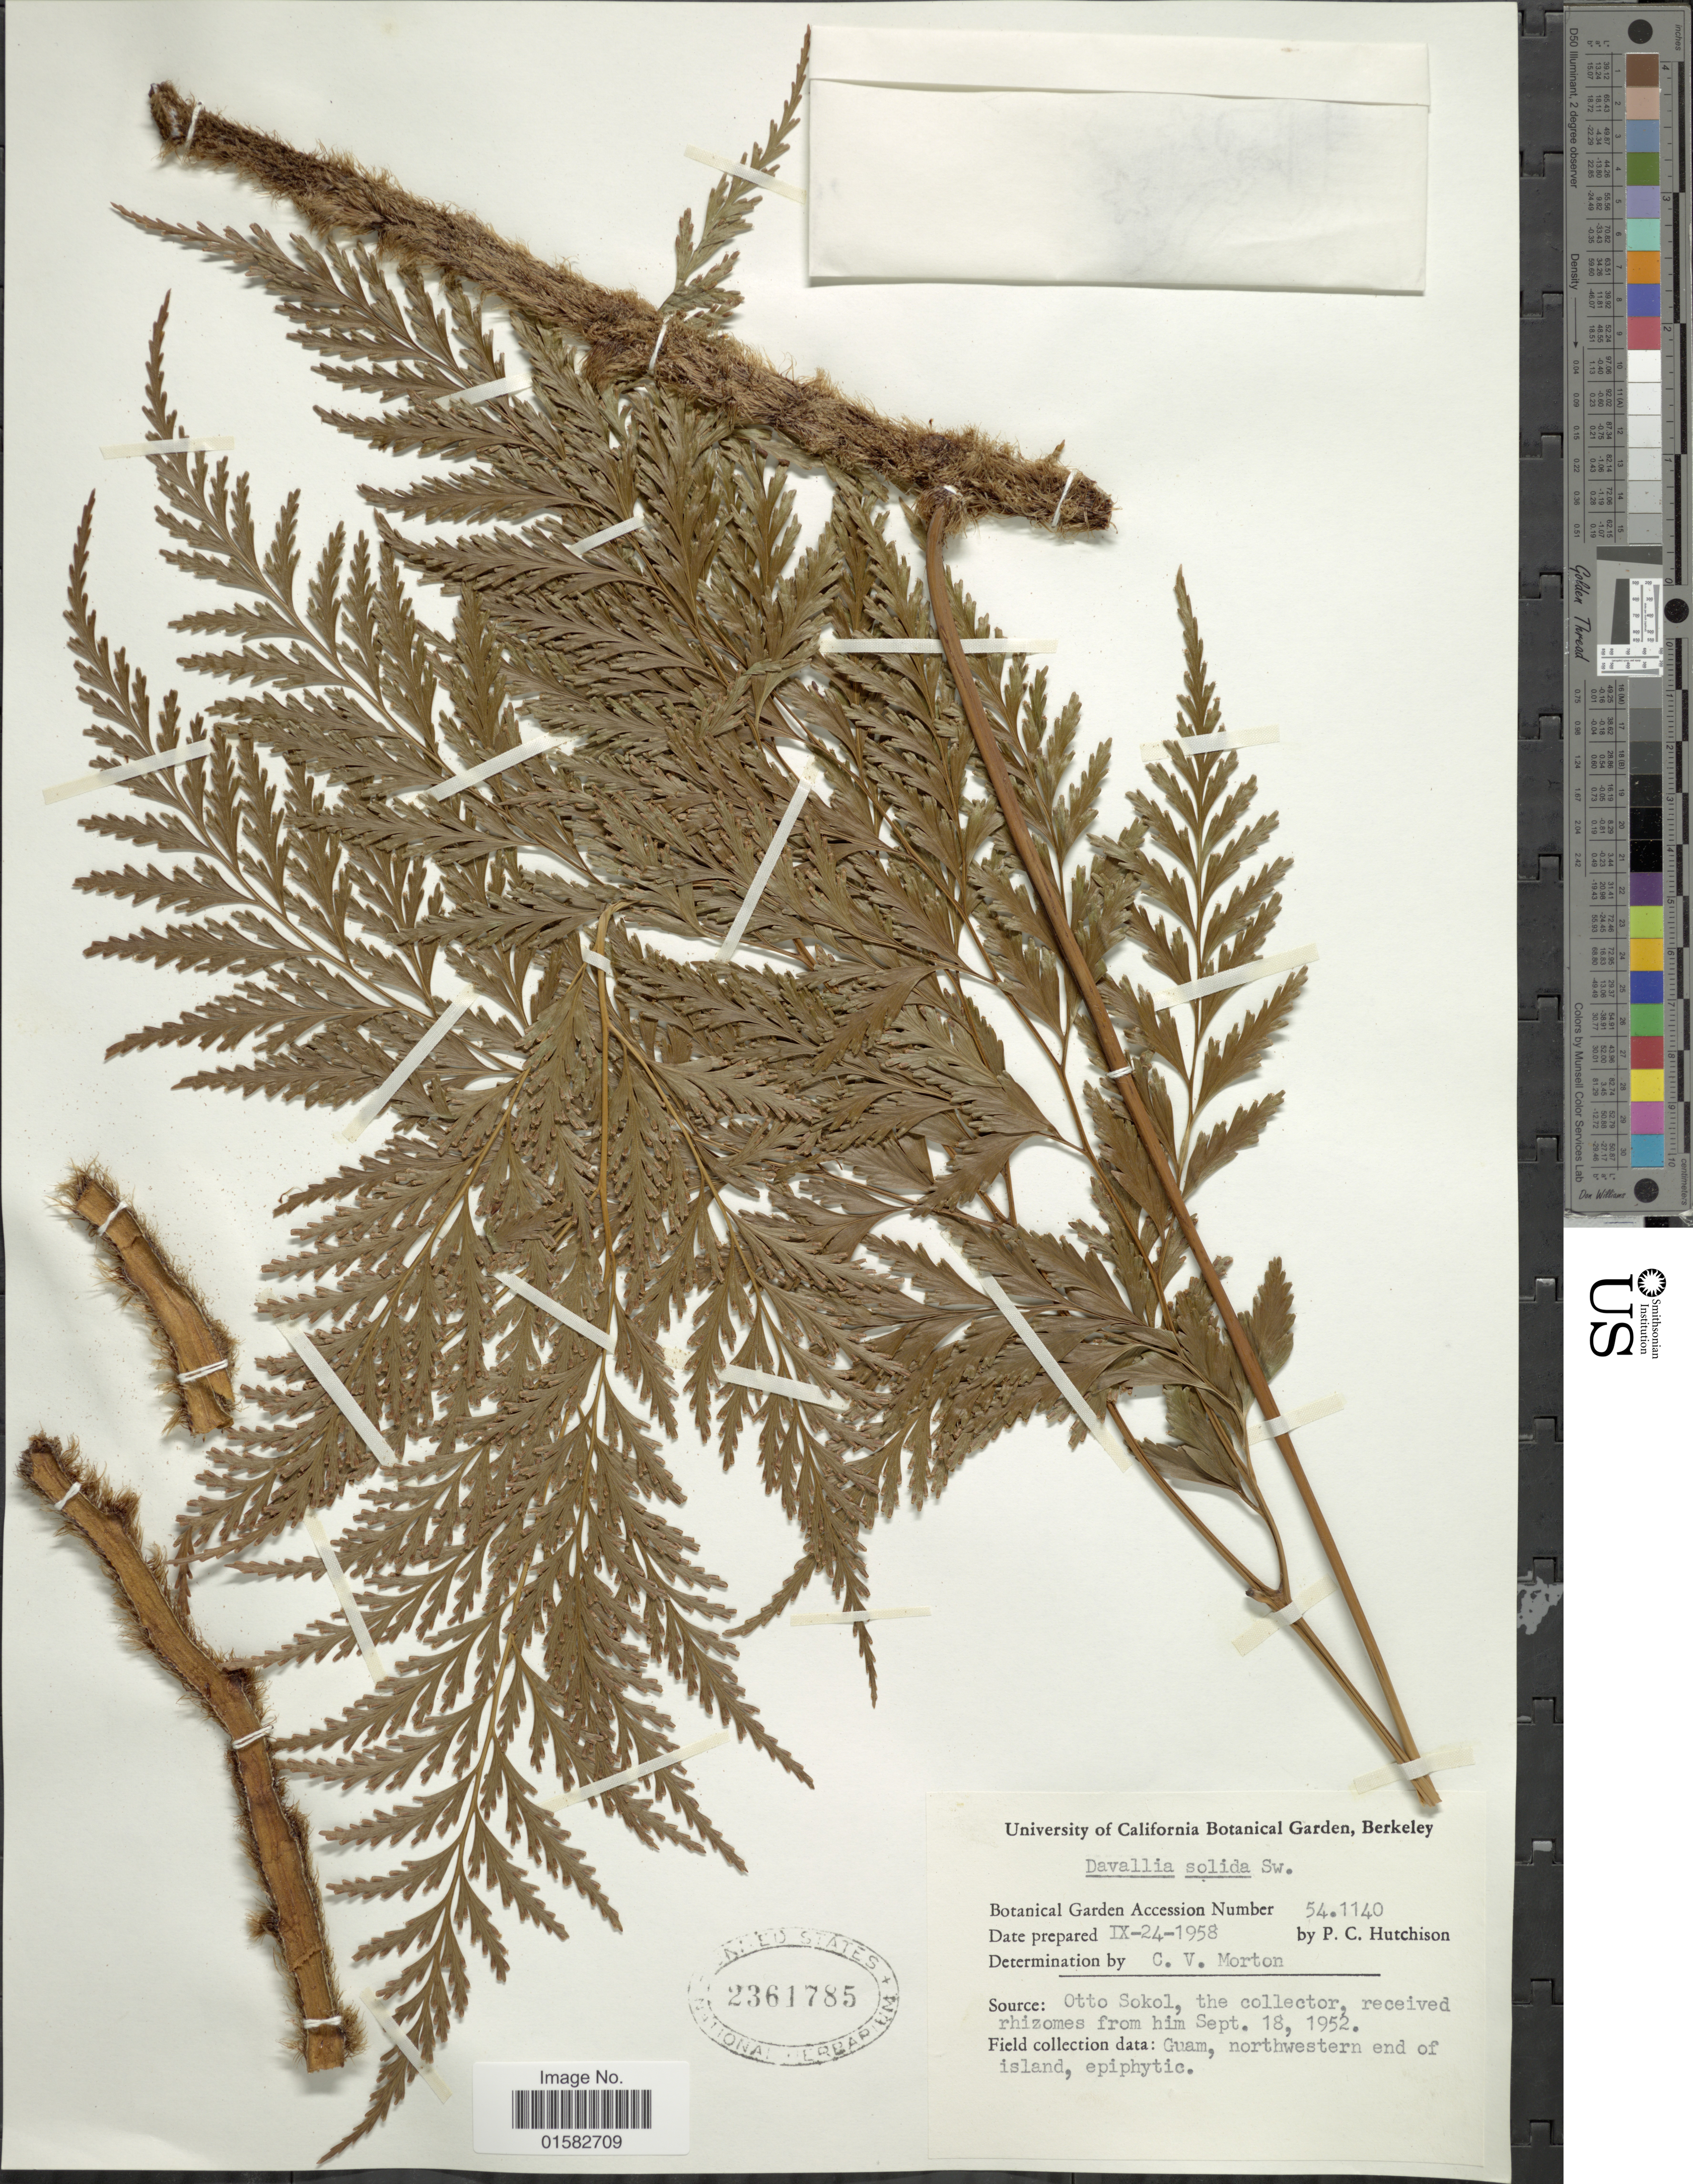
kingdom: Plantae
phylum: Tracheophyta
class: Polypodiopsida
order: Polypodiales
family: Davalliaceae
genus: Davallia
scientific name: Davallia solida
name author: (G. Forst.) Sw.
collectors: P. C. Hutchison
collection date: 1958-09-24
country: United States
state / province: California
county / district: Alameda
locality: University of California Botanical Garden, Berkeley, Botanical Garden Accession Number 541140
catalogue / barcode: US 2361785